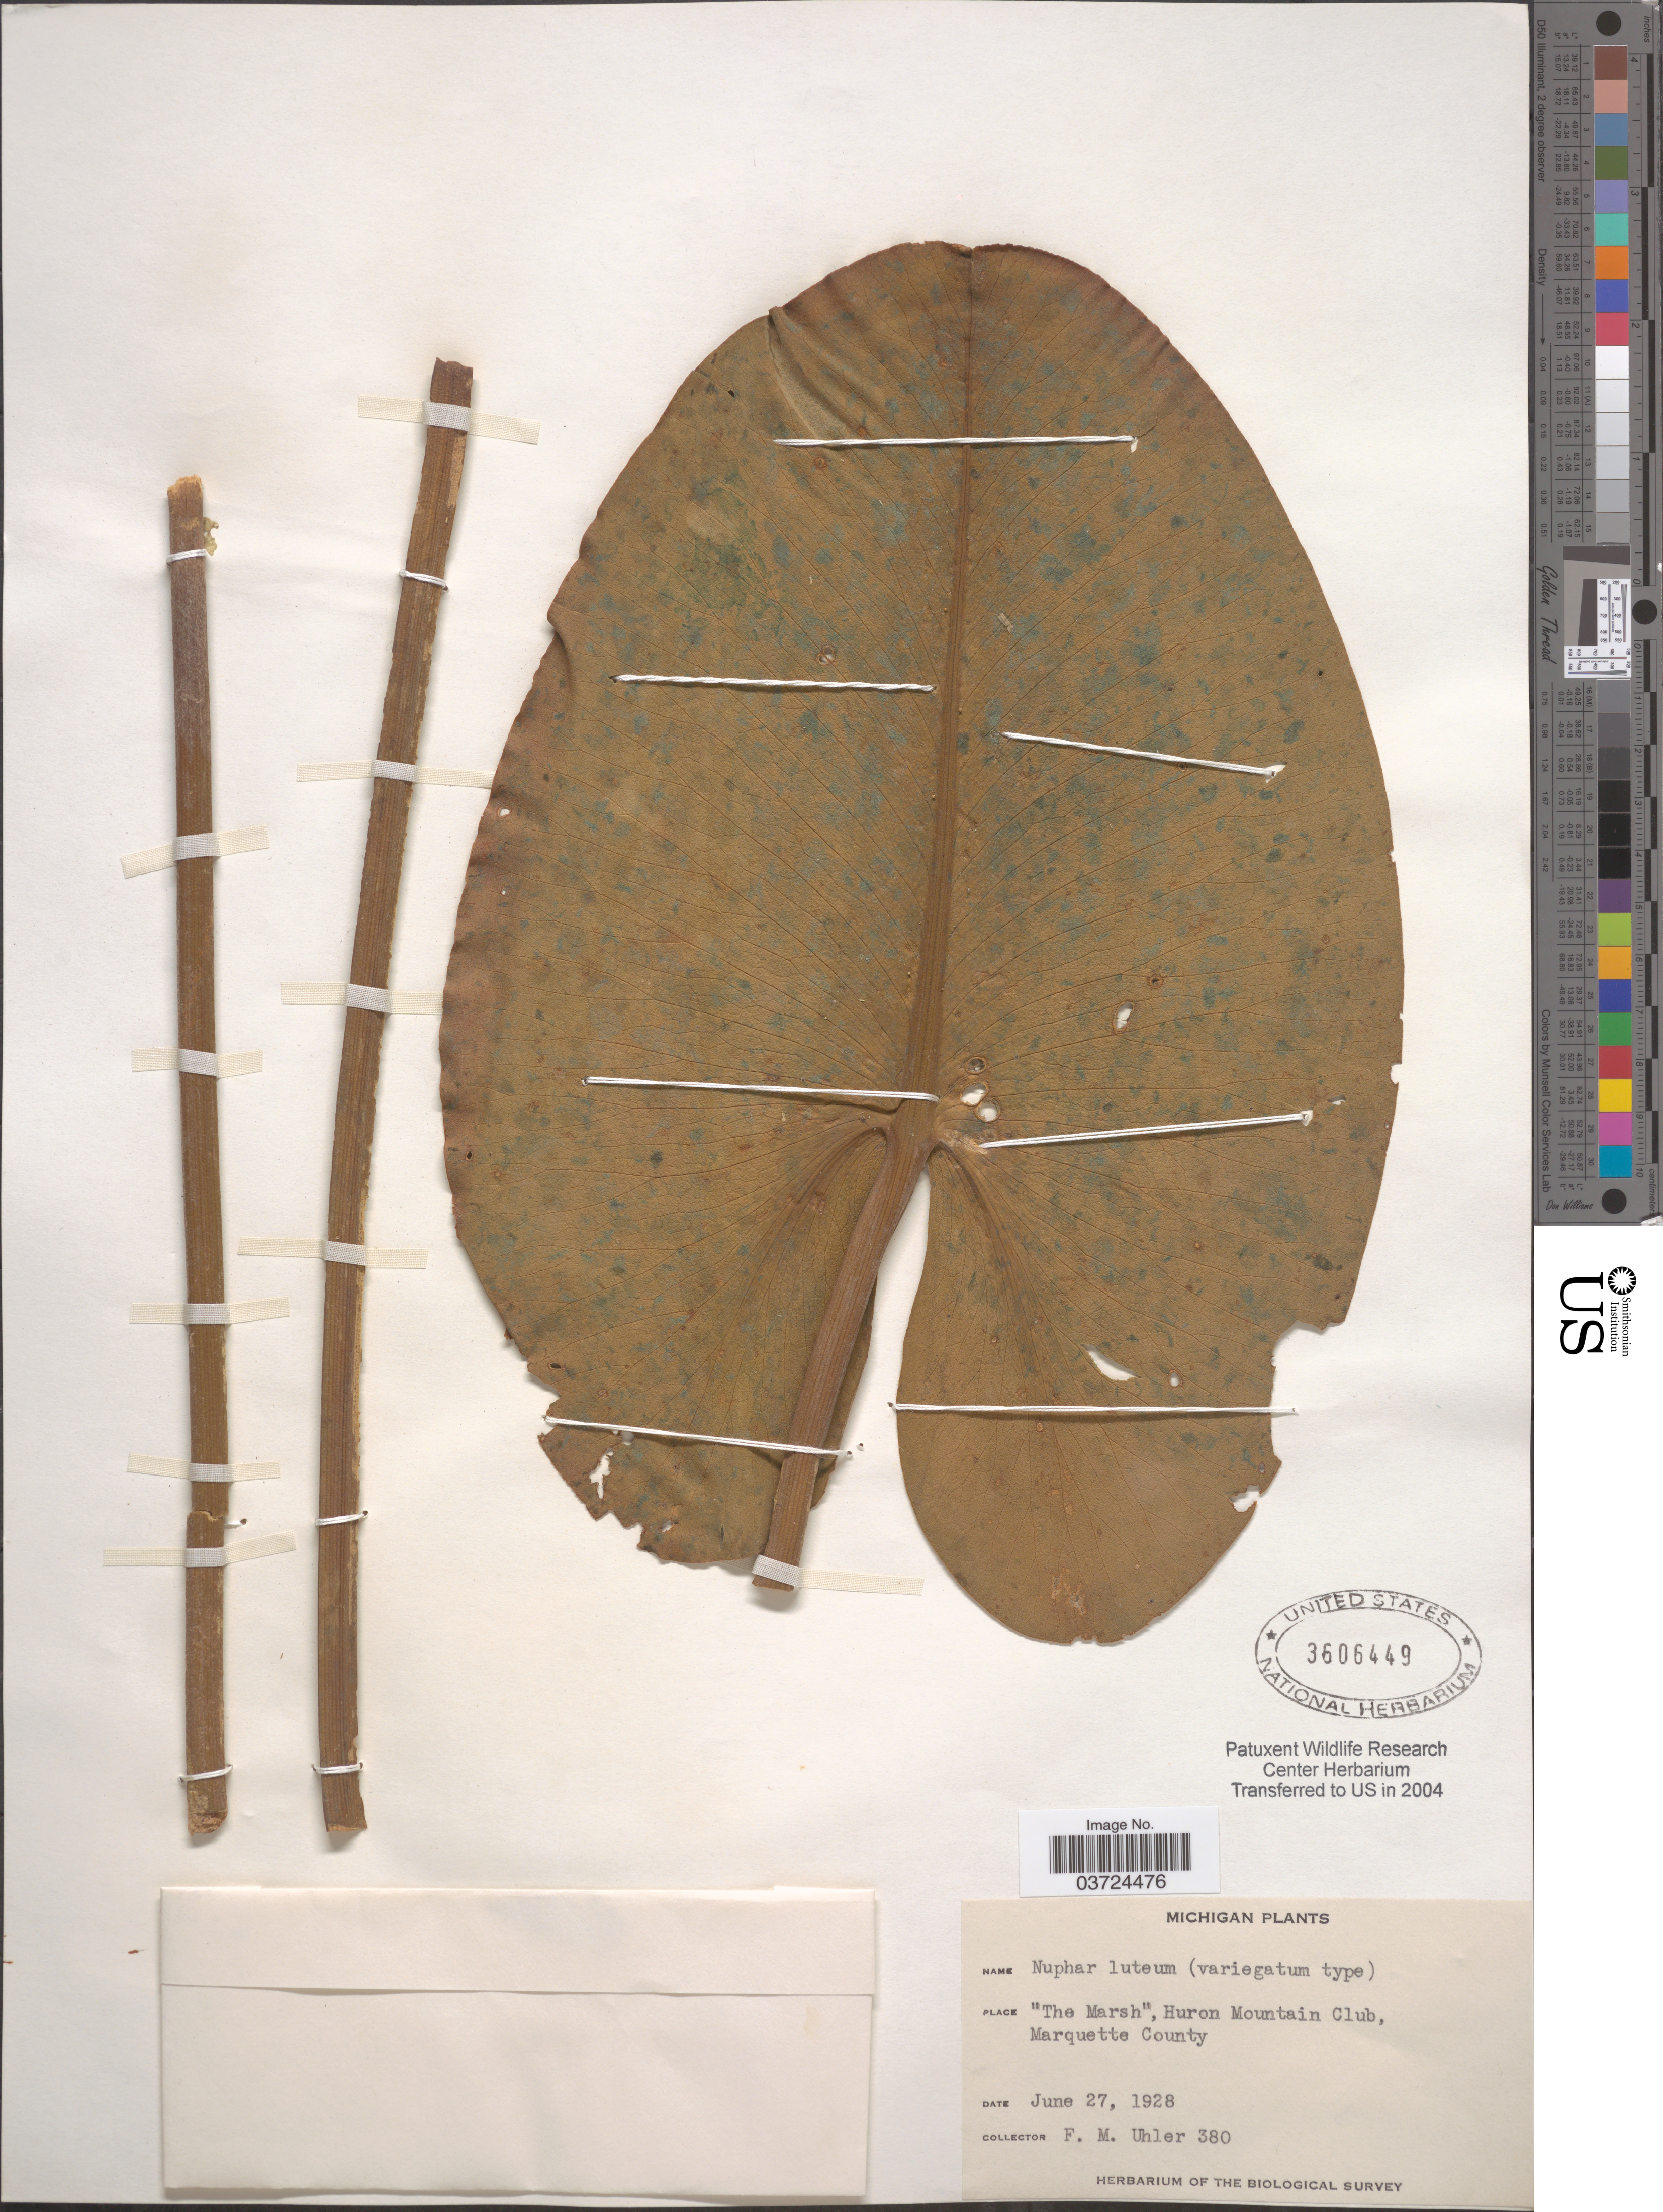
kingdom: Plantae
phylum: Tracheophyta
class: Magnoliopsida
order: Nymphaeales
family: Nymphaeaceae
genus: Nuphar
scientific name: Nuphar lutea subsp. variegata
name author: (Engelm. ex Durand) E.O. Beal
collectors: F. M. Uhler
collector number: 380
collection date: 1928-06-27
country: United States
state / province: Michigan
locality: The Marsh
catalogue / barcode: US 3606449